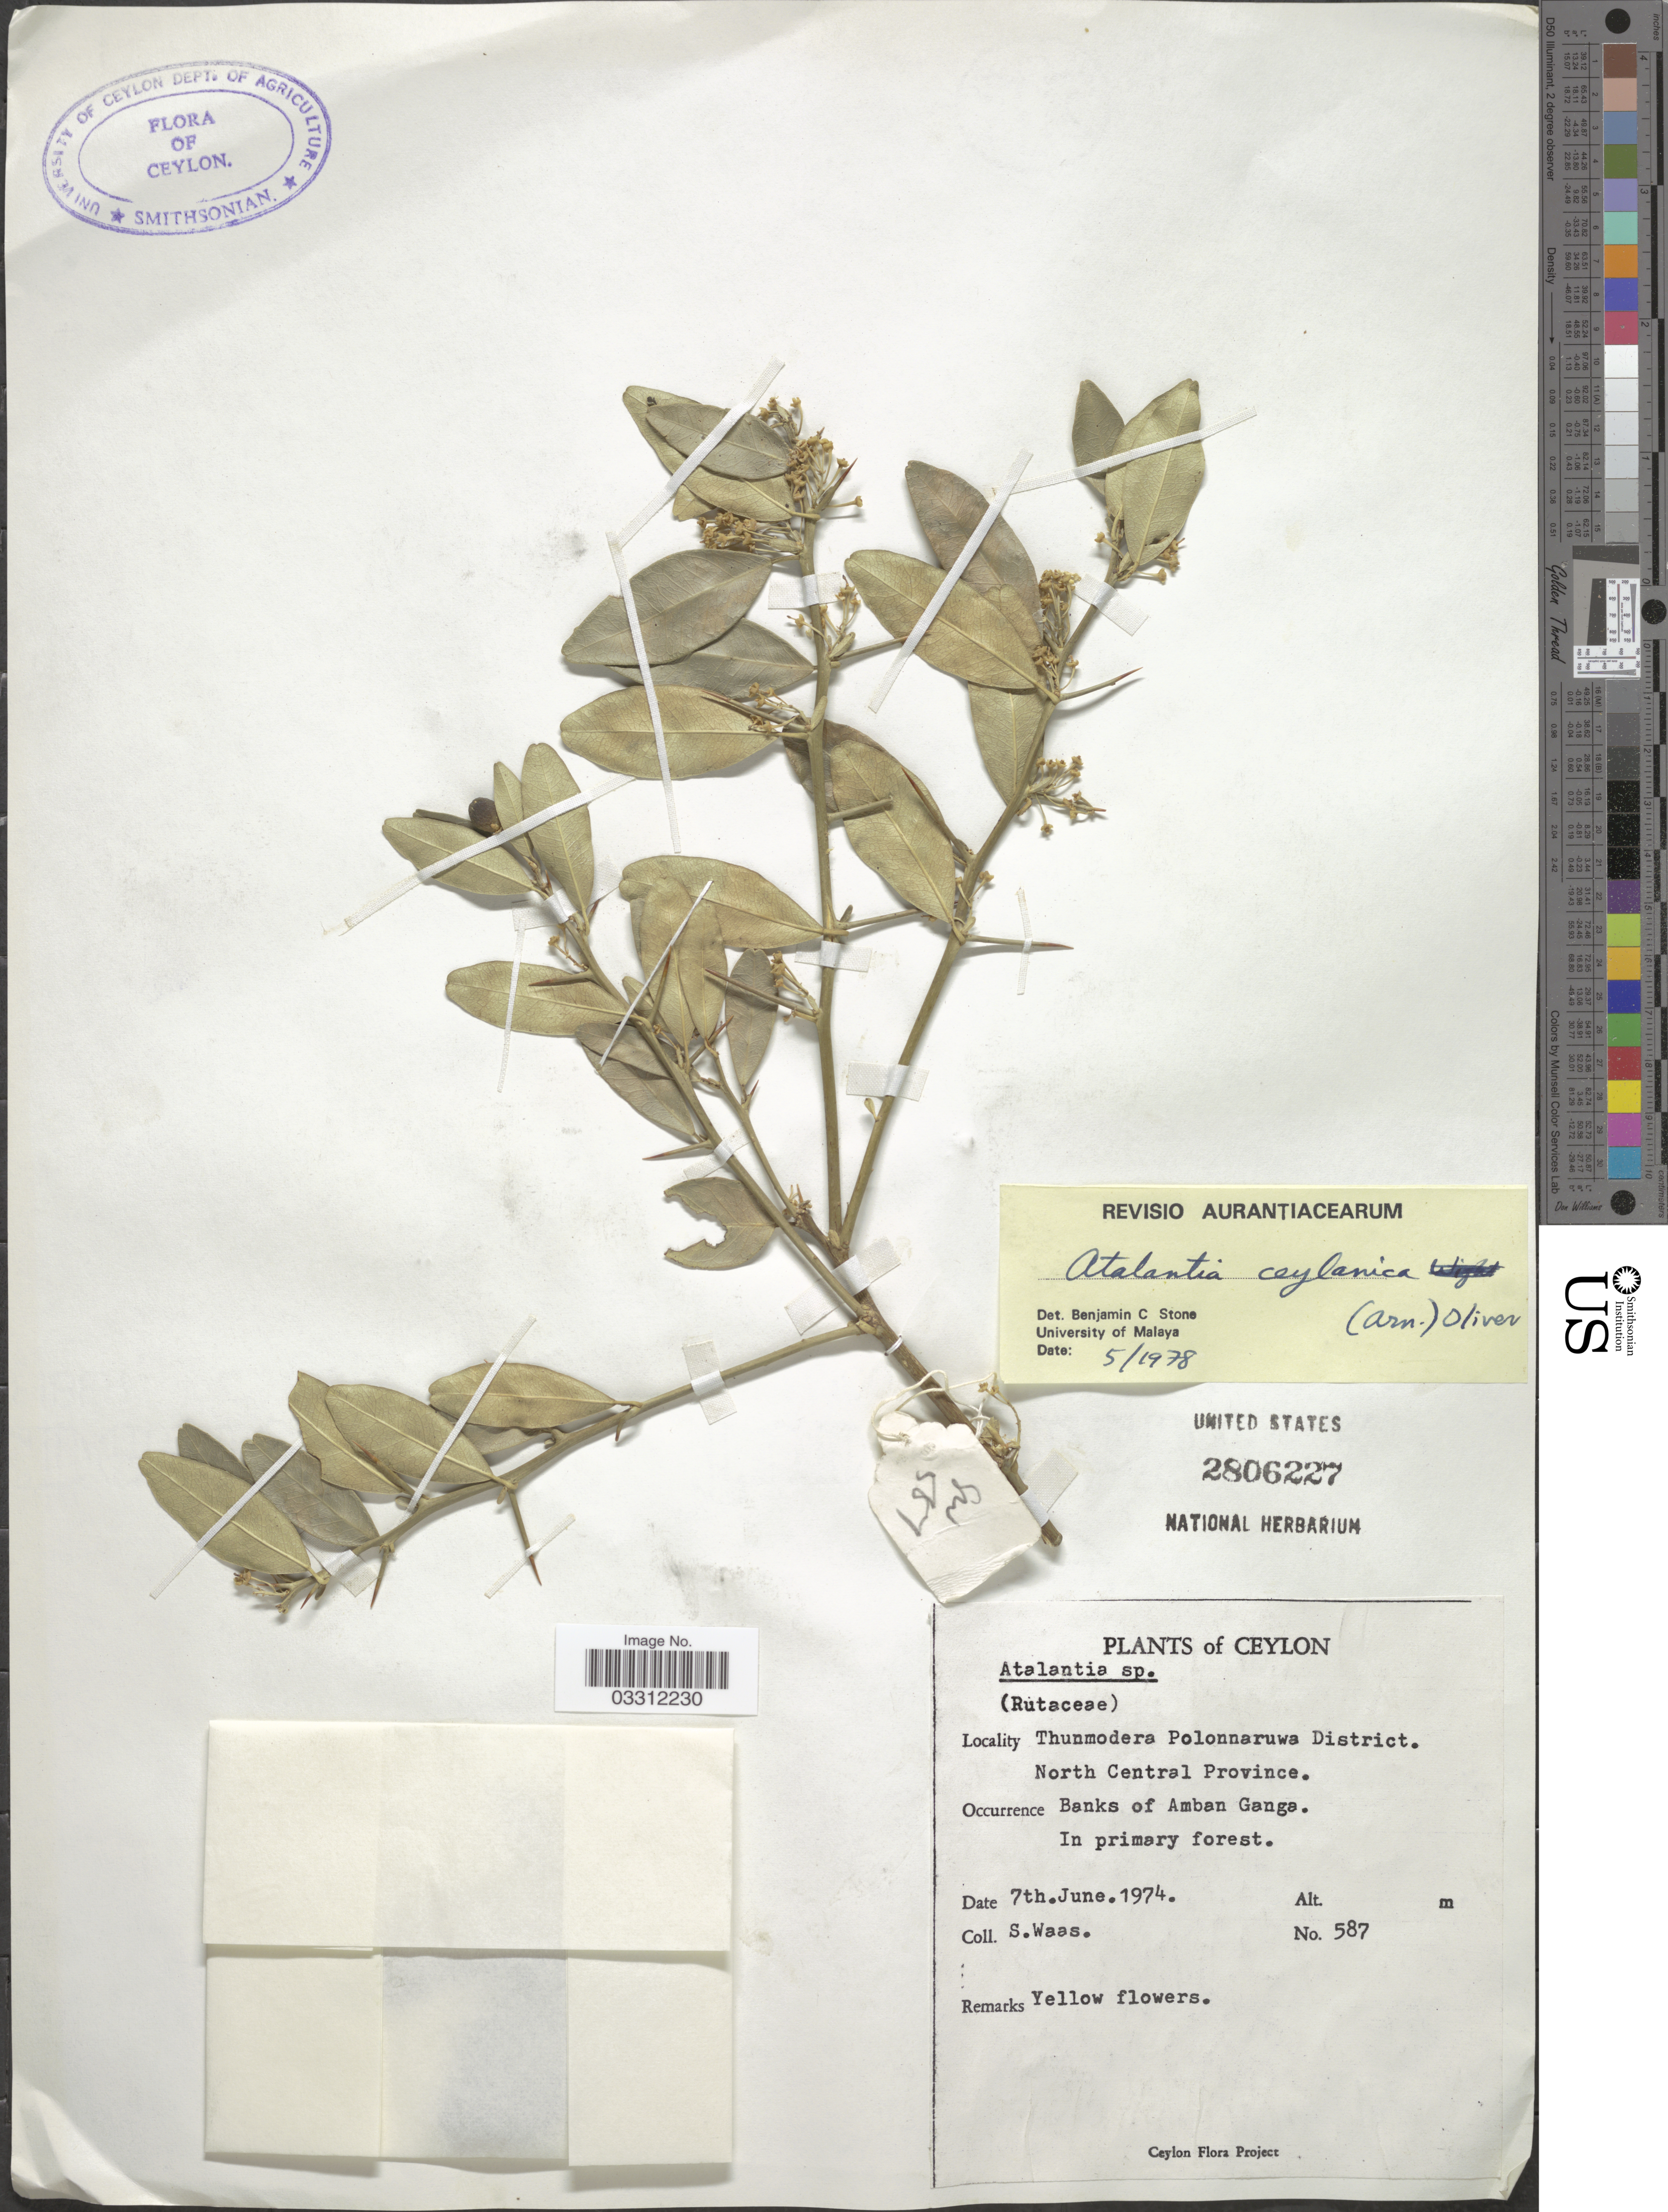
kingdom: Plantae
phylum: Tracheophyta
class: Magnoliopsida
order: Sapindales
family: Rutaceae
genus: Atalantia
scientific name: Atalantia ceylanica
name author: (Arn.) Oliv.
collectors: S. Waas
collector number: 587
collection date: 1974-06-07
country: Sri Lanka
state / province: North Central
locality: Ceylon, Thunmodera Polonnaruwa District. Banks of Amban Ganga.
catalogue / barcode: US 2806227